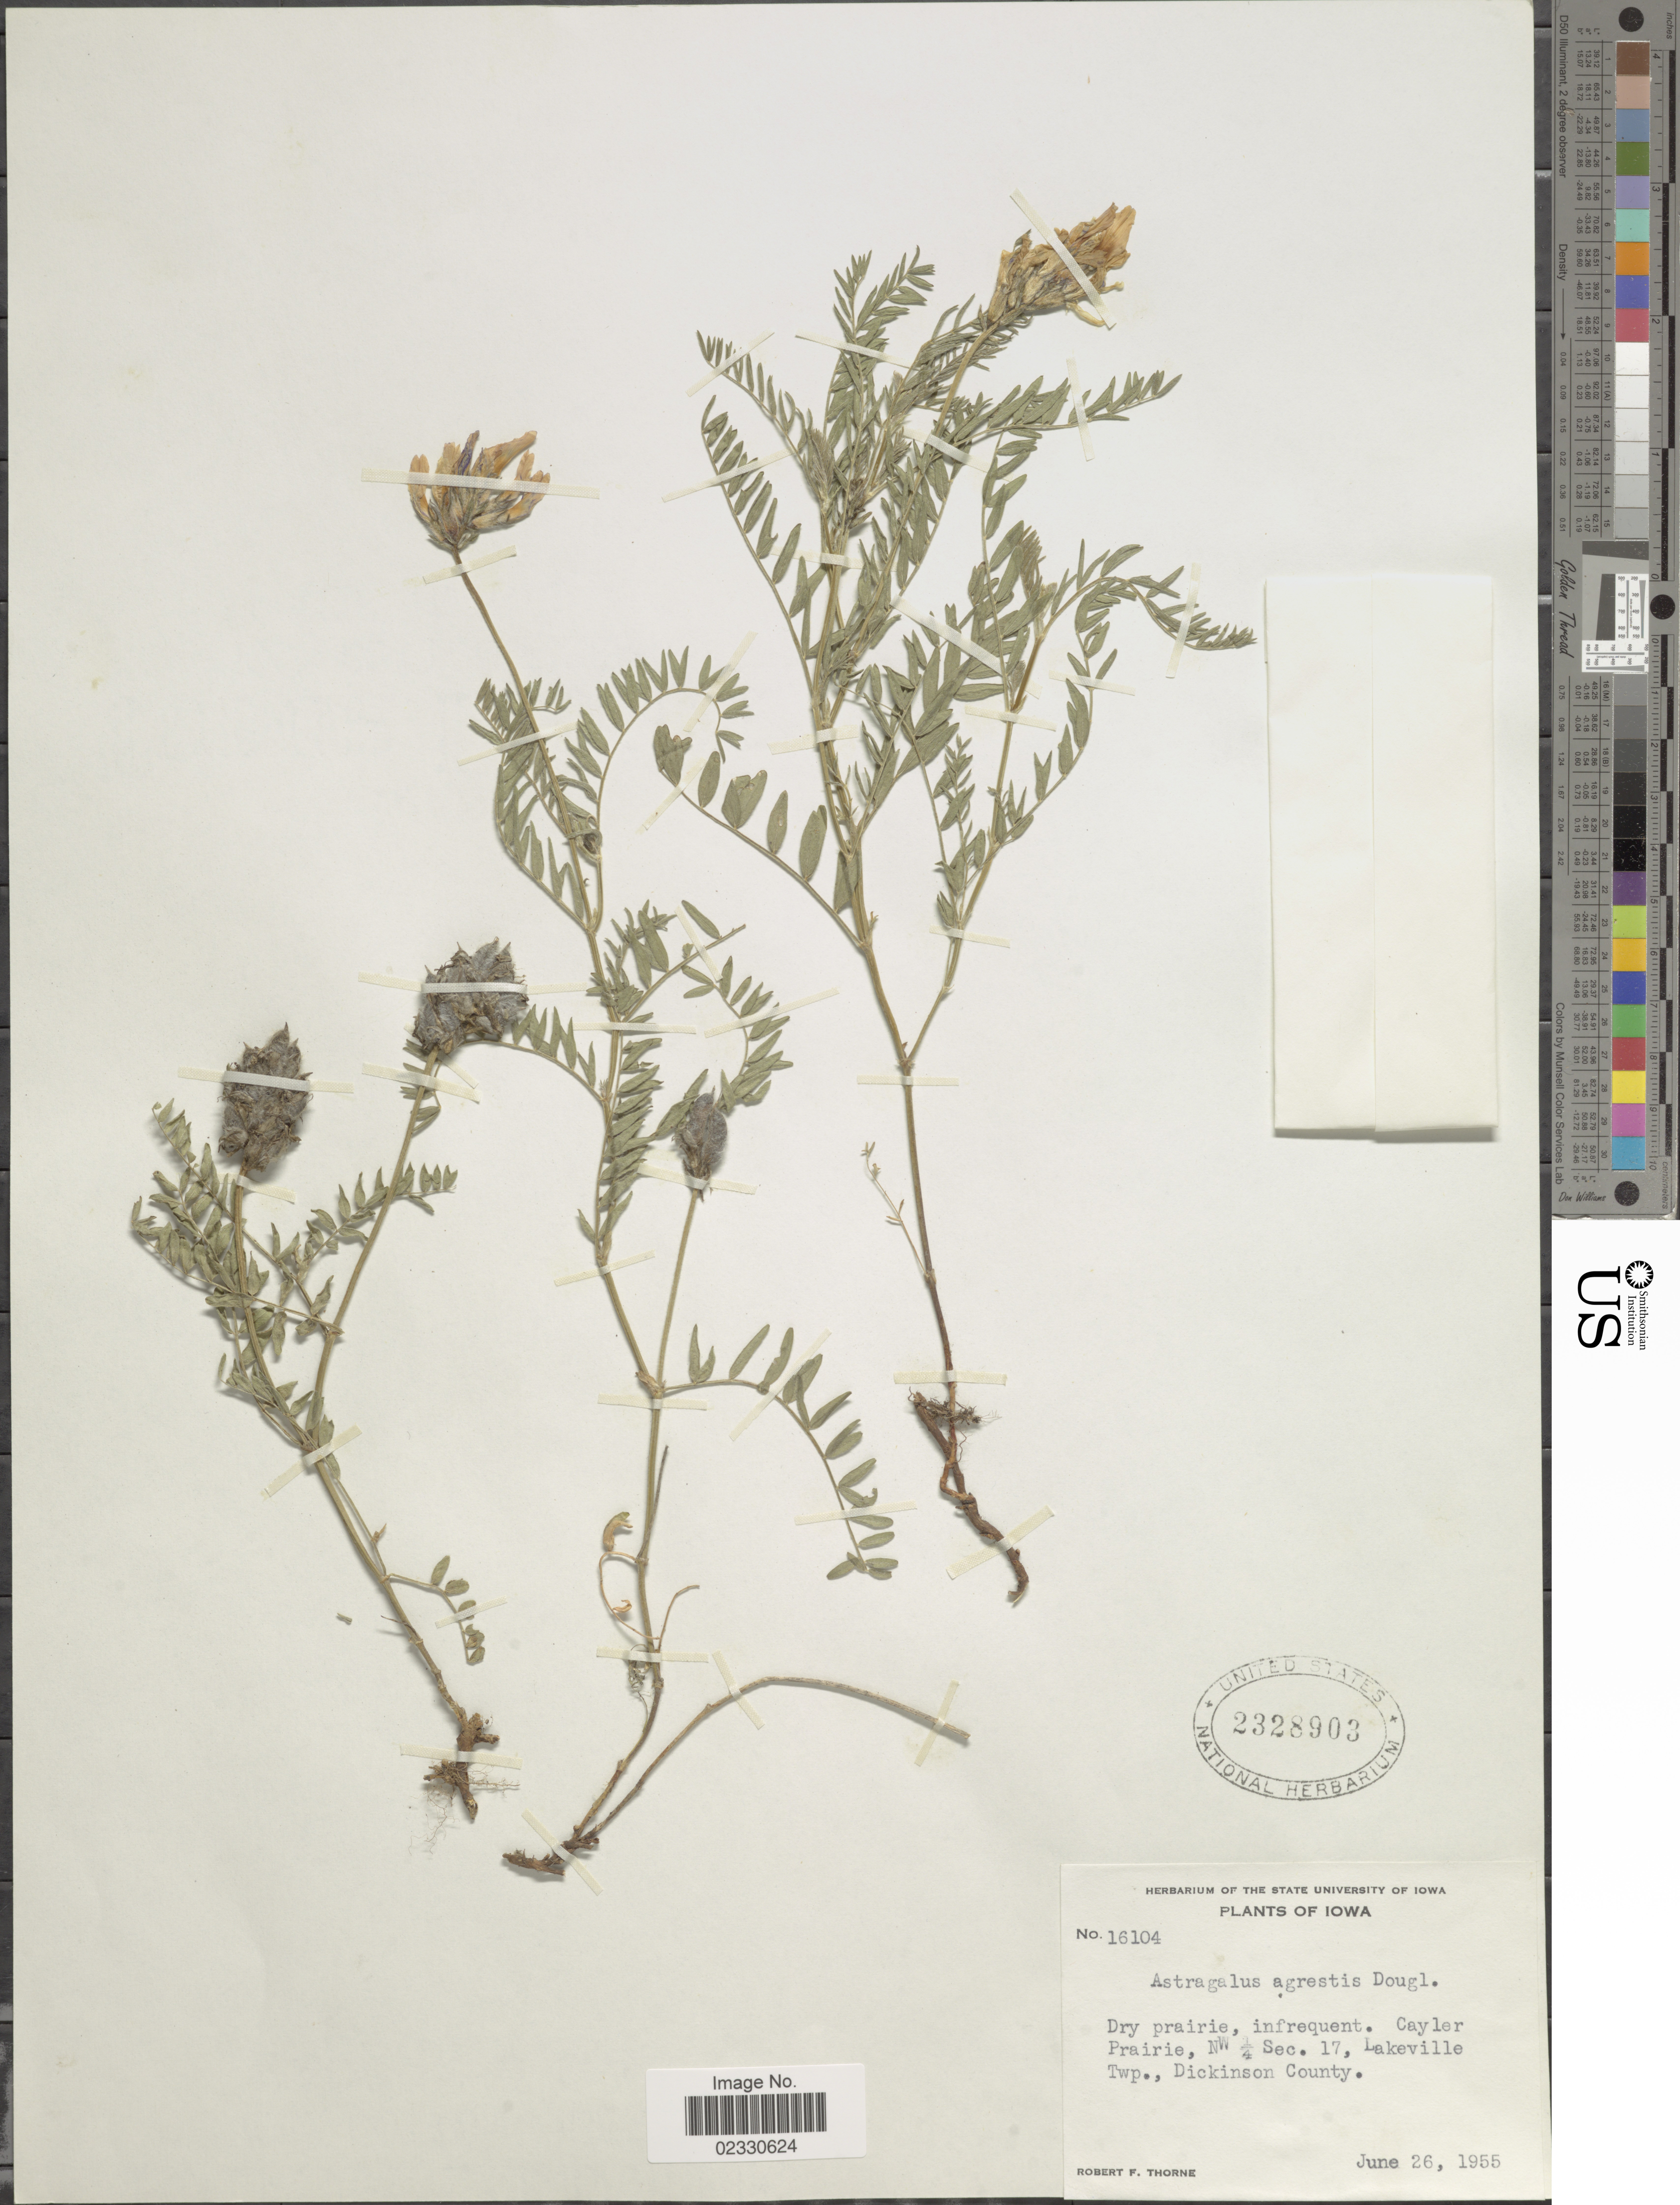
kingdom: Plantae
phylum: Tracheophyta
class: Magnoliopsida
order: Fabales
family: Fabaceae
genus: Astragalus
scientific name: Astragalus dasyglottis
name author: DC.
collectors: R. F. Thorne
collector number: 16104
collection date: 1955-06-26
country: United States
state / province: Iowa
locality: Cayler Prairie, NW ¼ sec. 17 Lakeville Twp. Dickinson County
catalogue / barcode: US 2328903